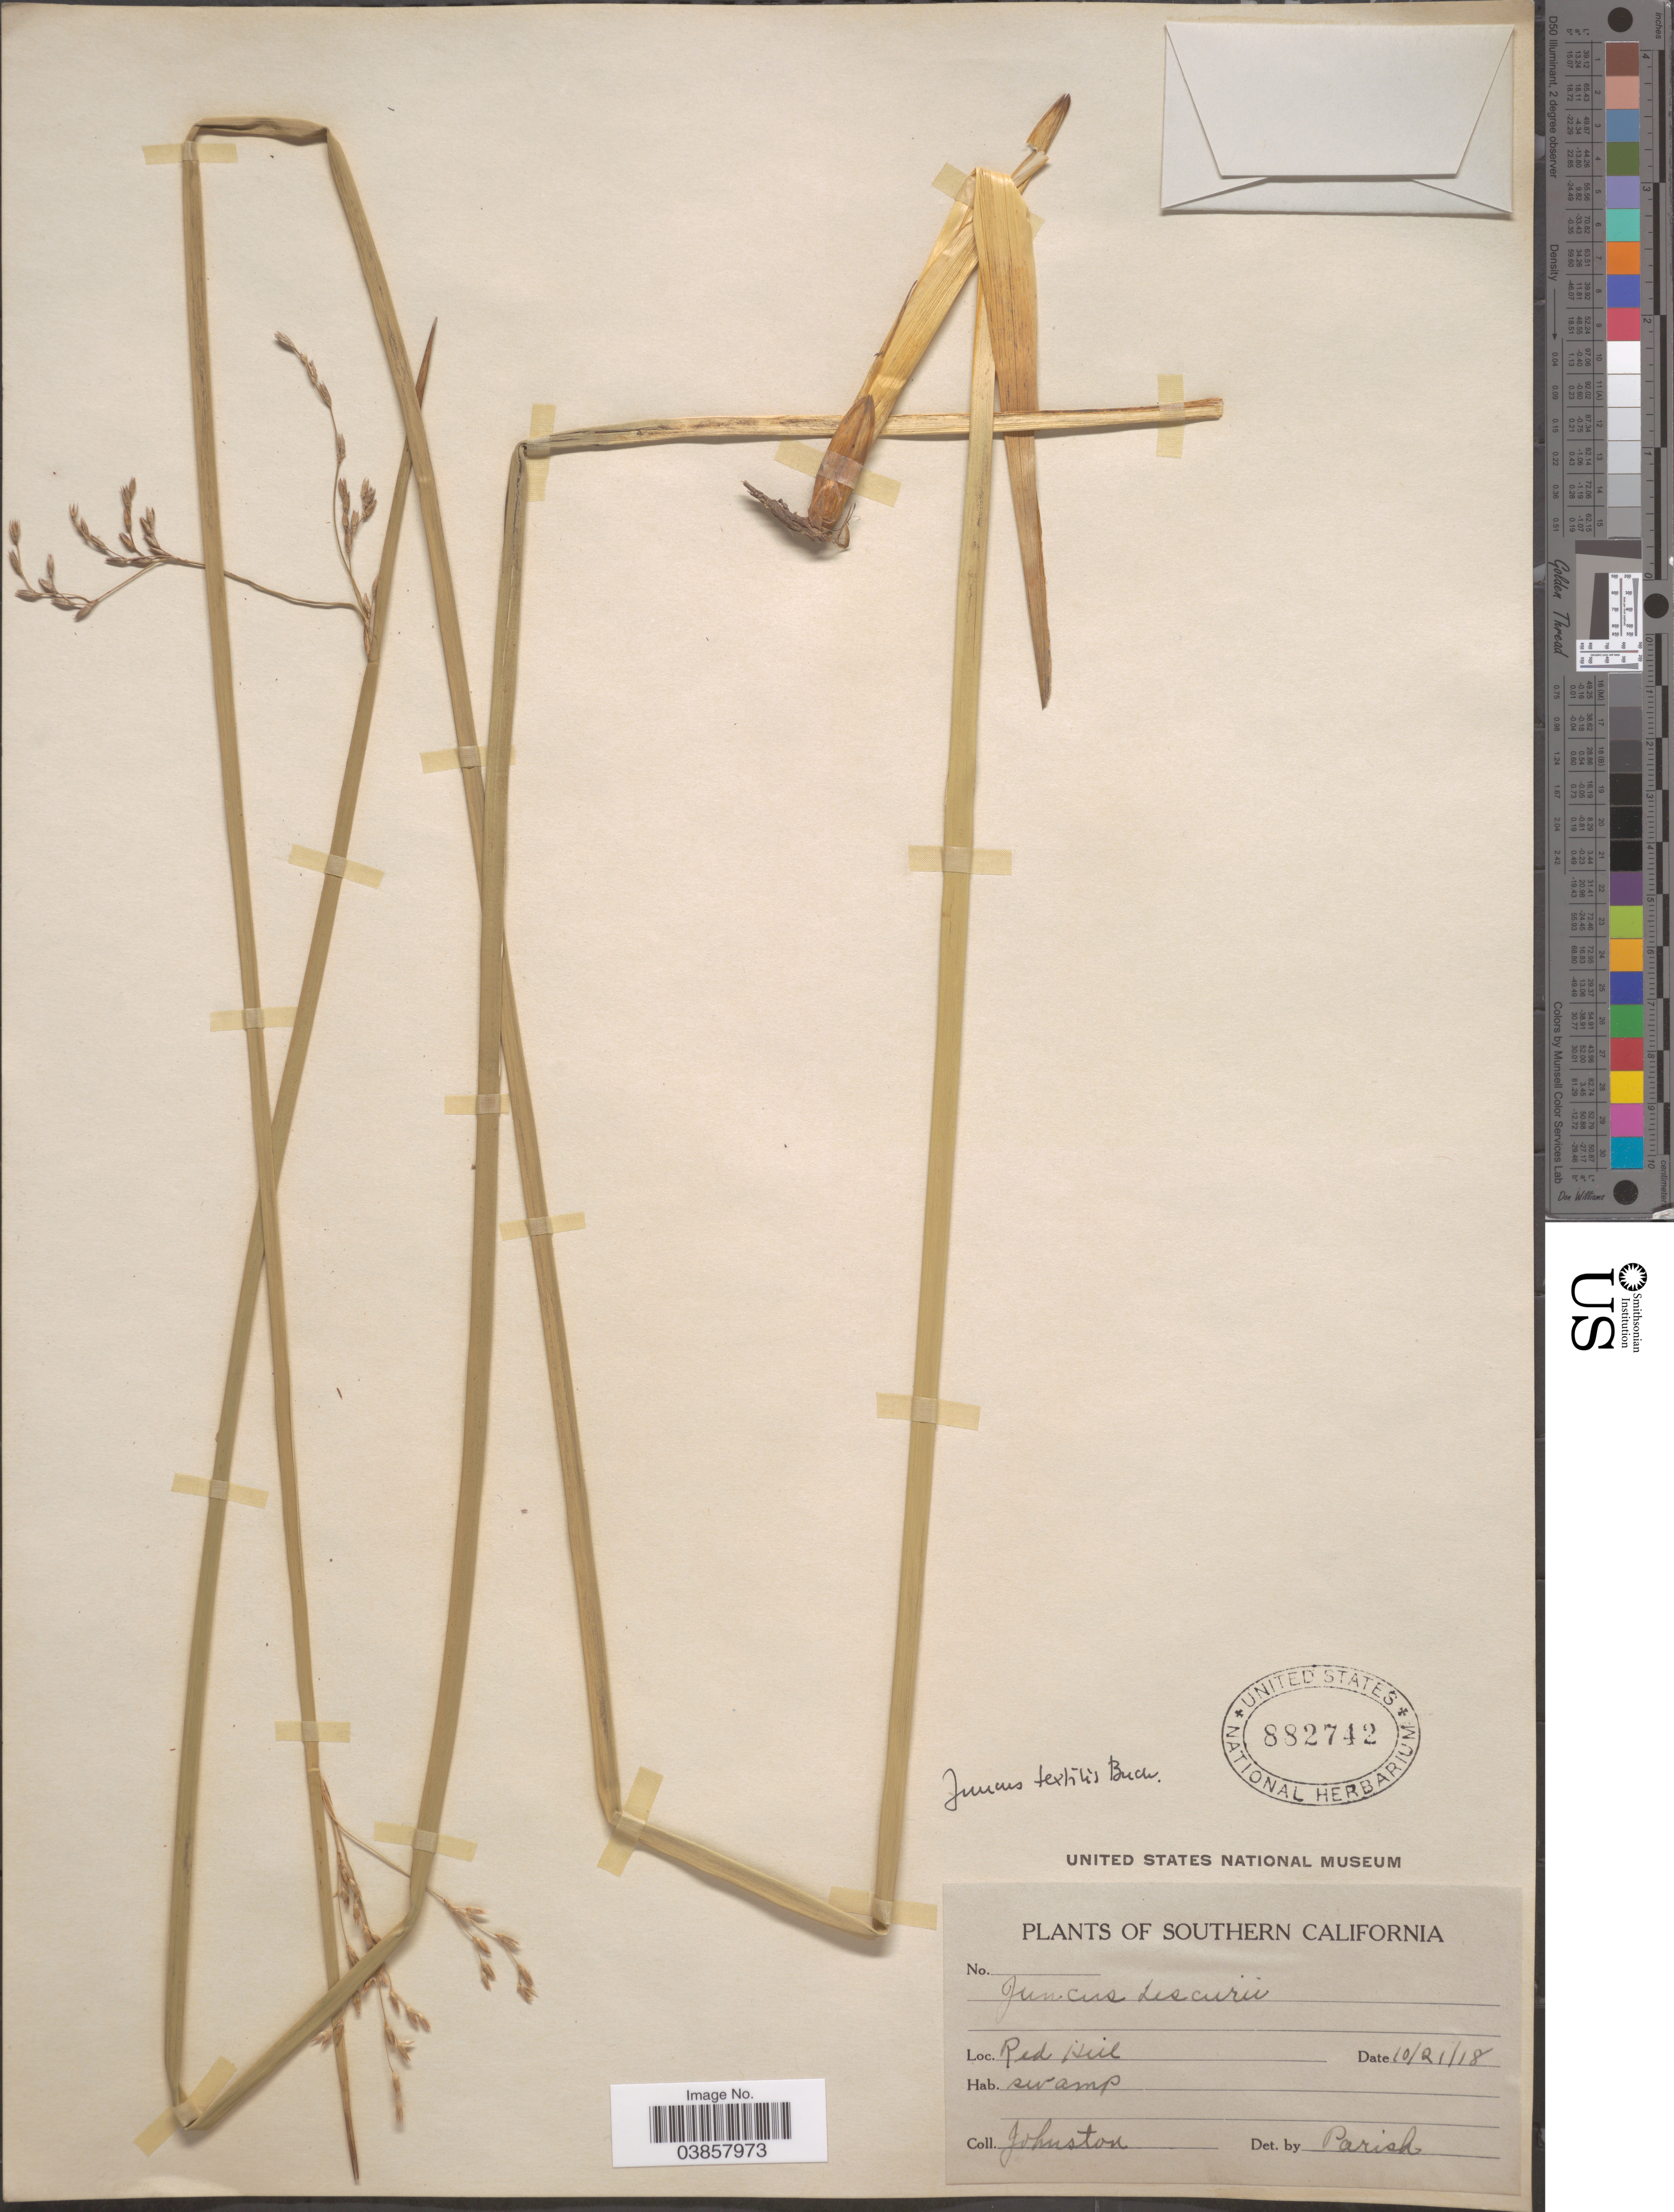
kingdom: Plantae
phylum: Tracheophyta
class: Liliopsida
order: Poales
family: Juncaceae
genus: Juncus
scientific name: Juncus textilis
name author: Buchenau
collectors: Johnston, --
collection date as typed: Transcribed d/m/y: 21/10/18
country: United States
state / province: California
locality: Southern California. Red Hill.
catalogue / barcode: US 882742